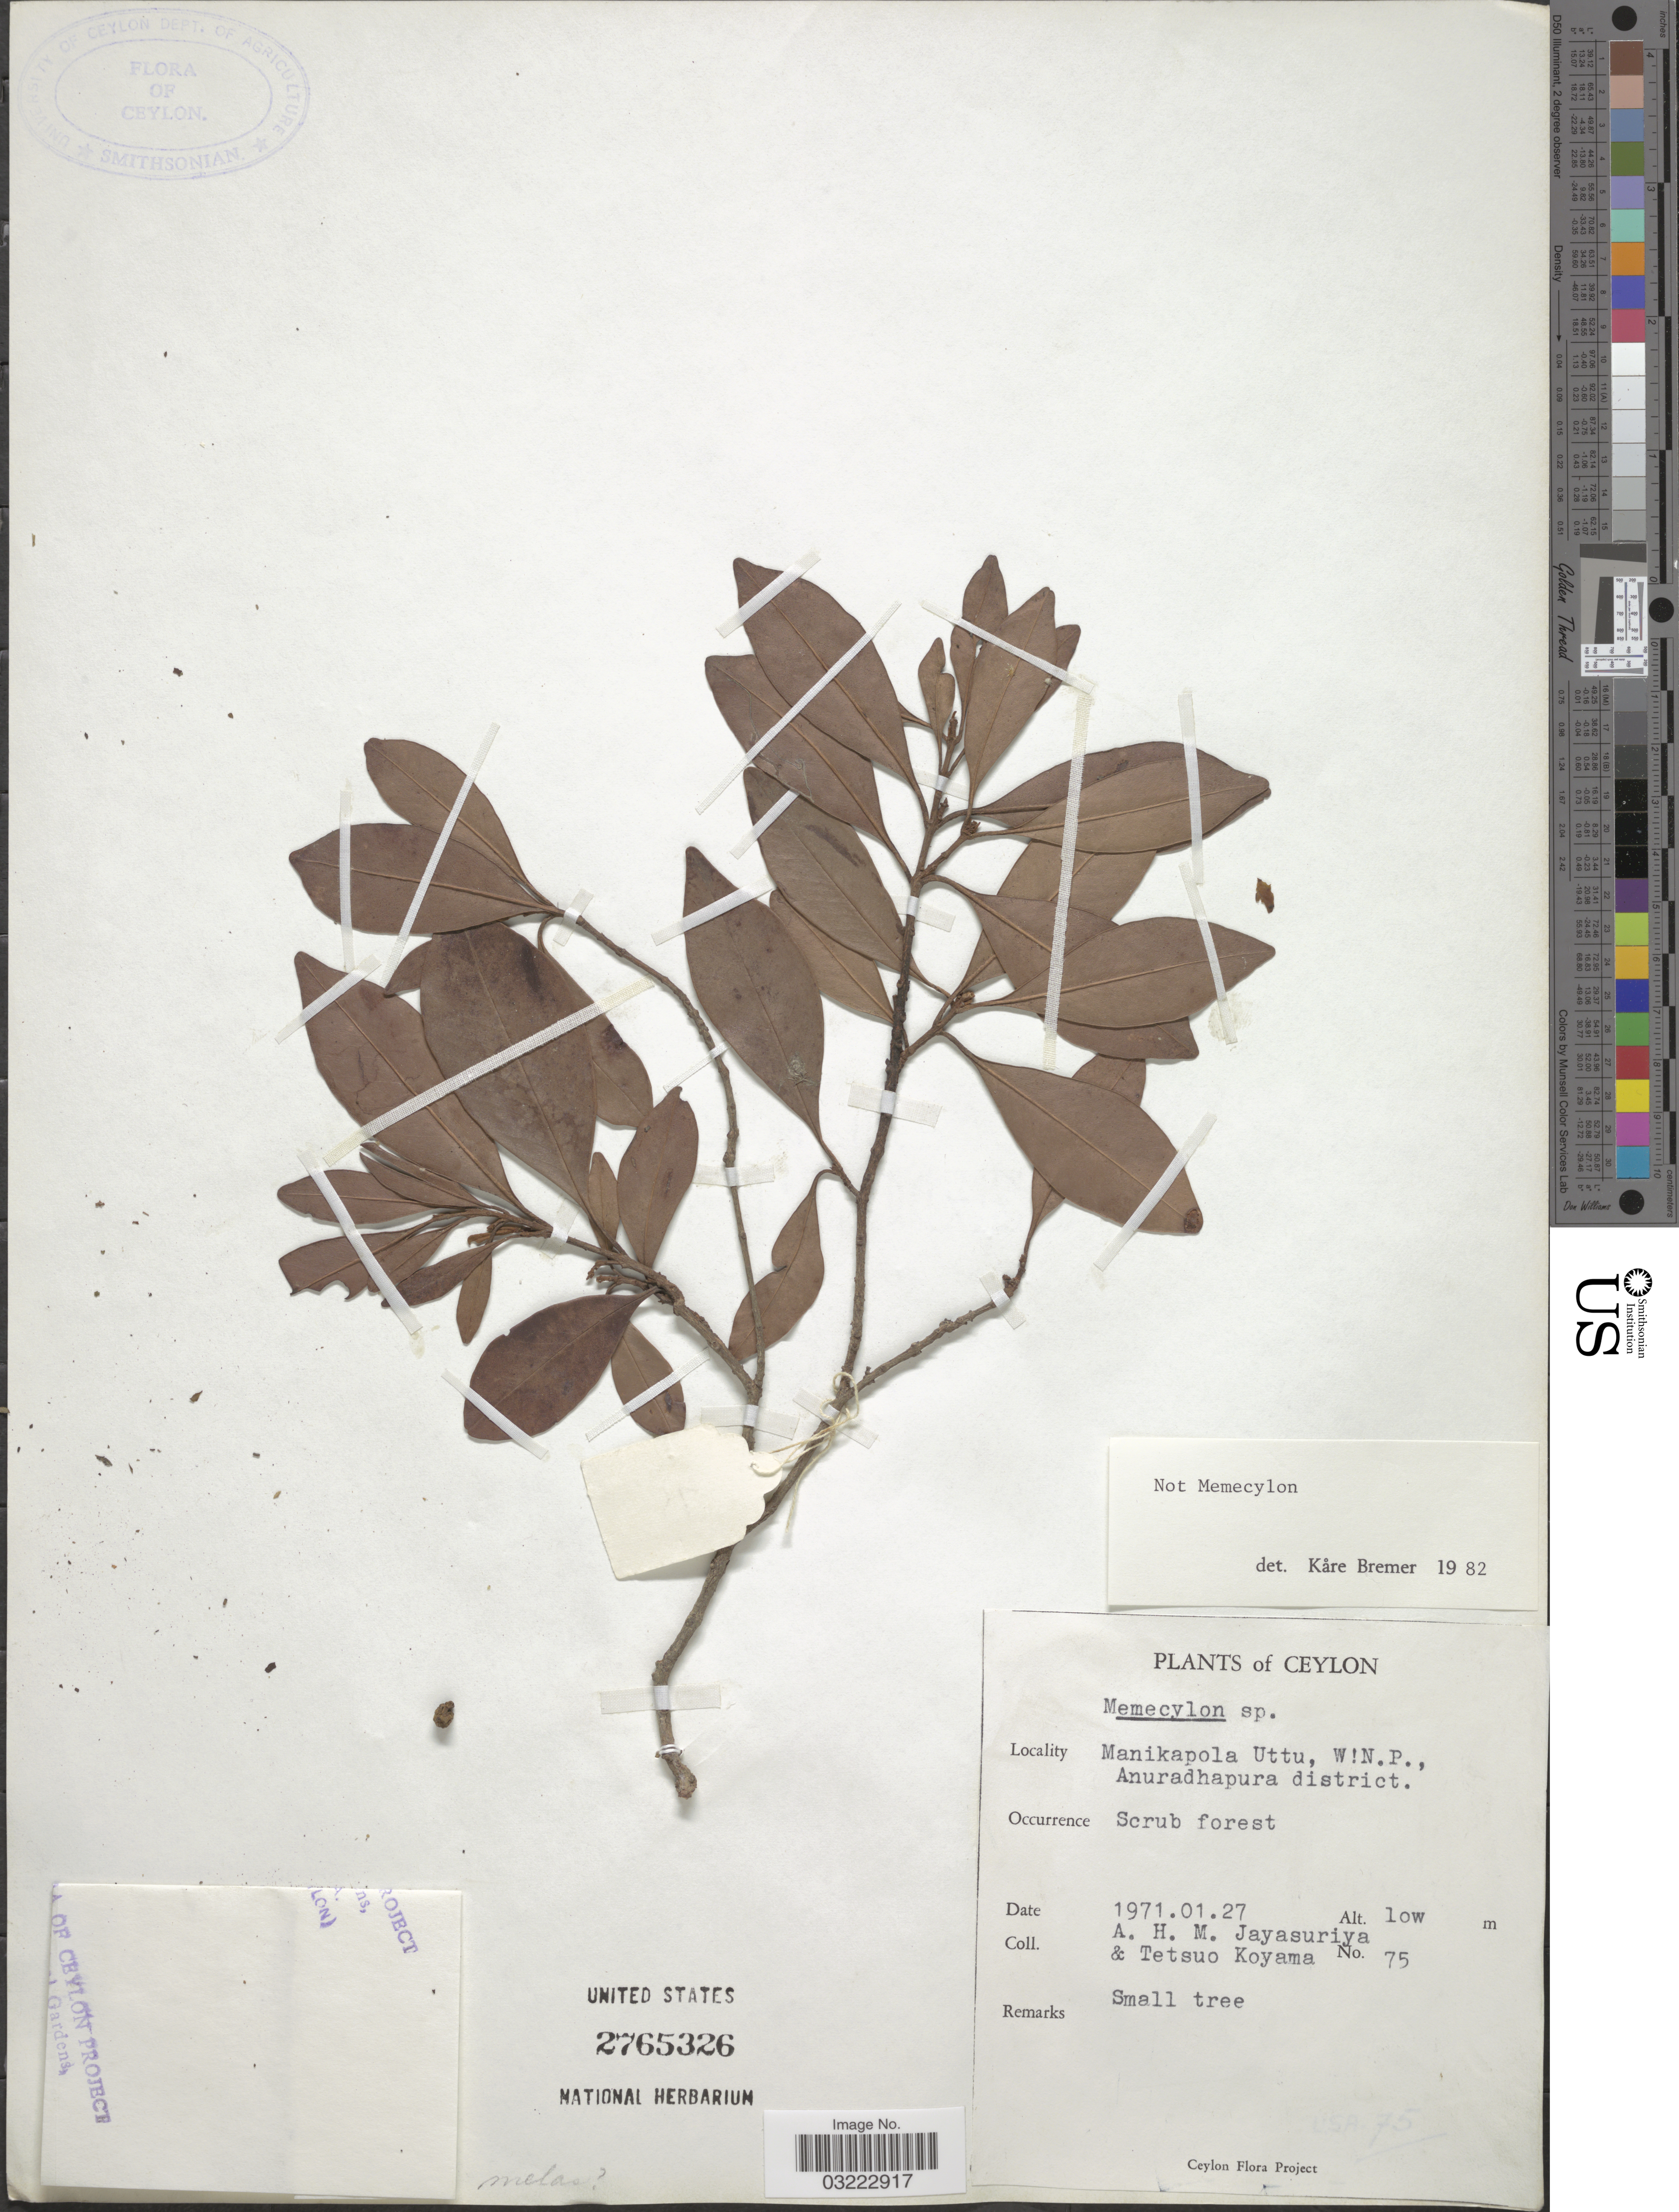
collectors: A. H. Jayasuriya & T. Koyama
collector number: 75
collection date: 1971-01-27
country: Sri Lanka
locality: Ceylon. Manikapola Uttu, W [illegible text]N.P., Anuradhapura district.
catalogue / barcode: US 2765326